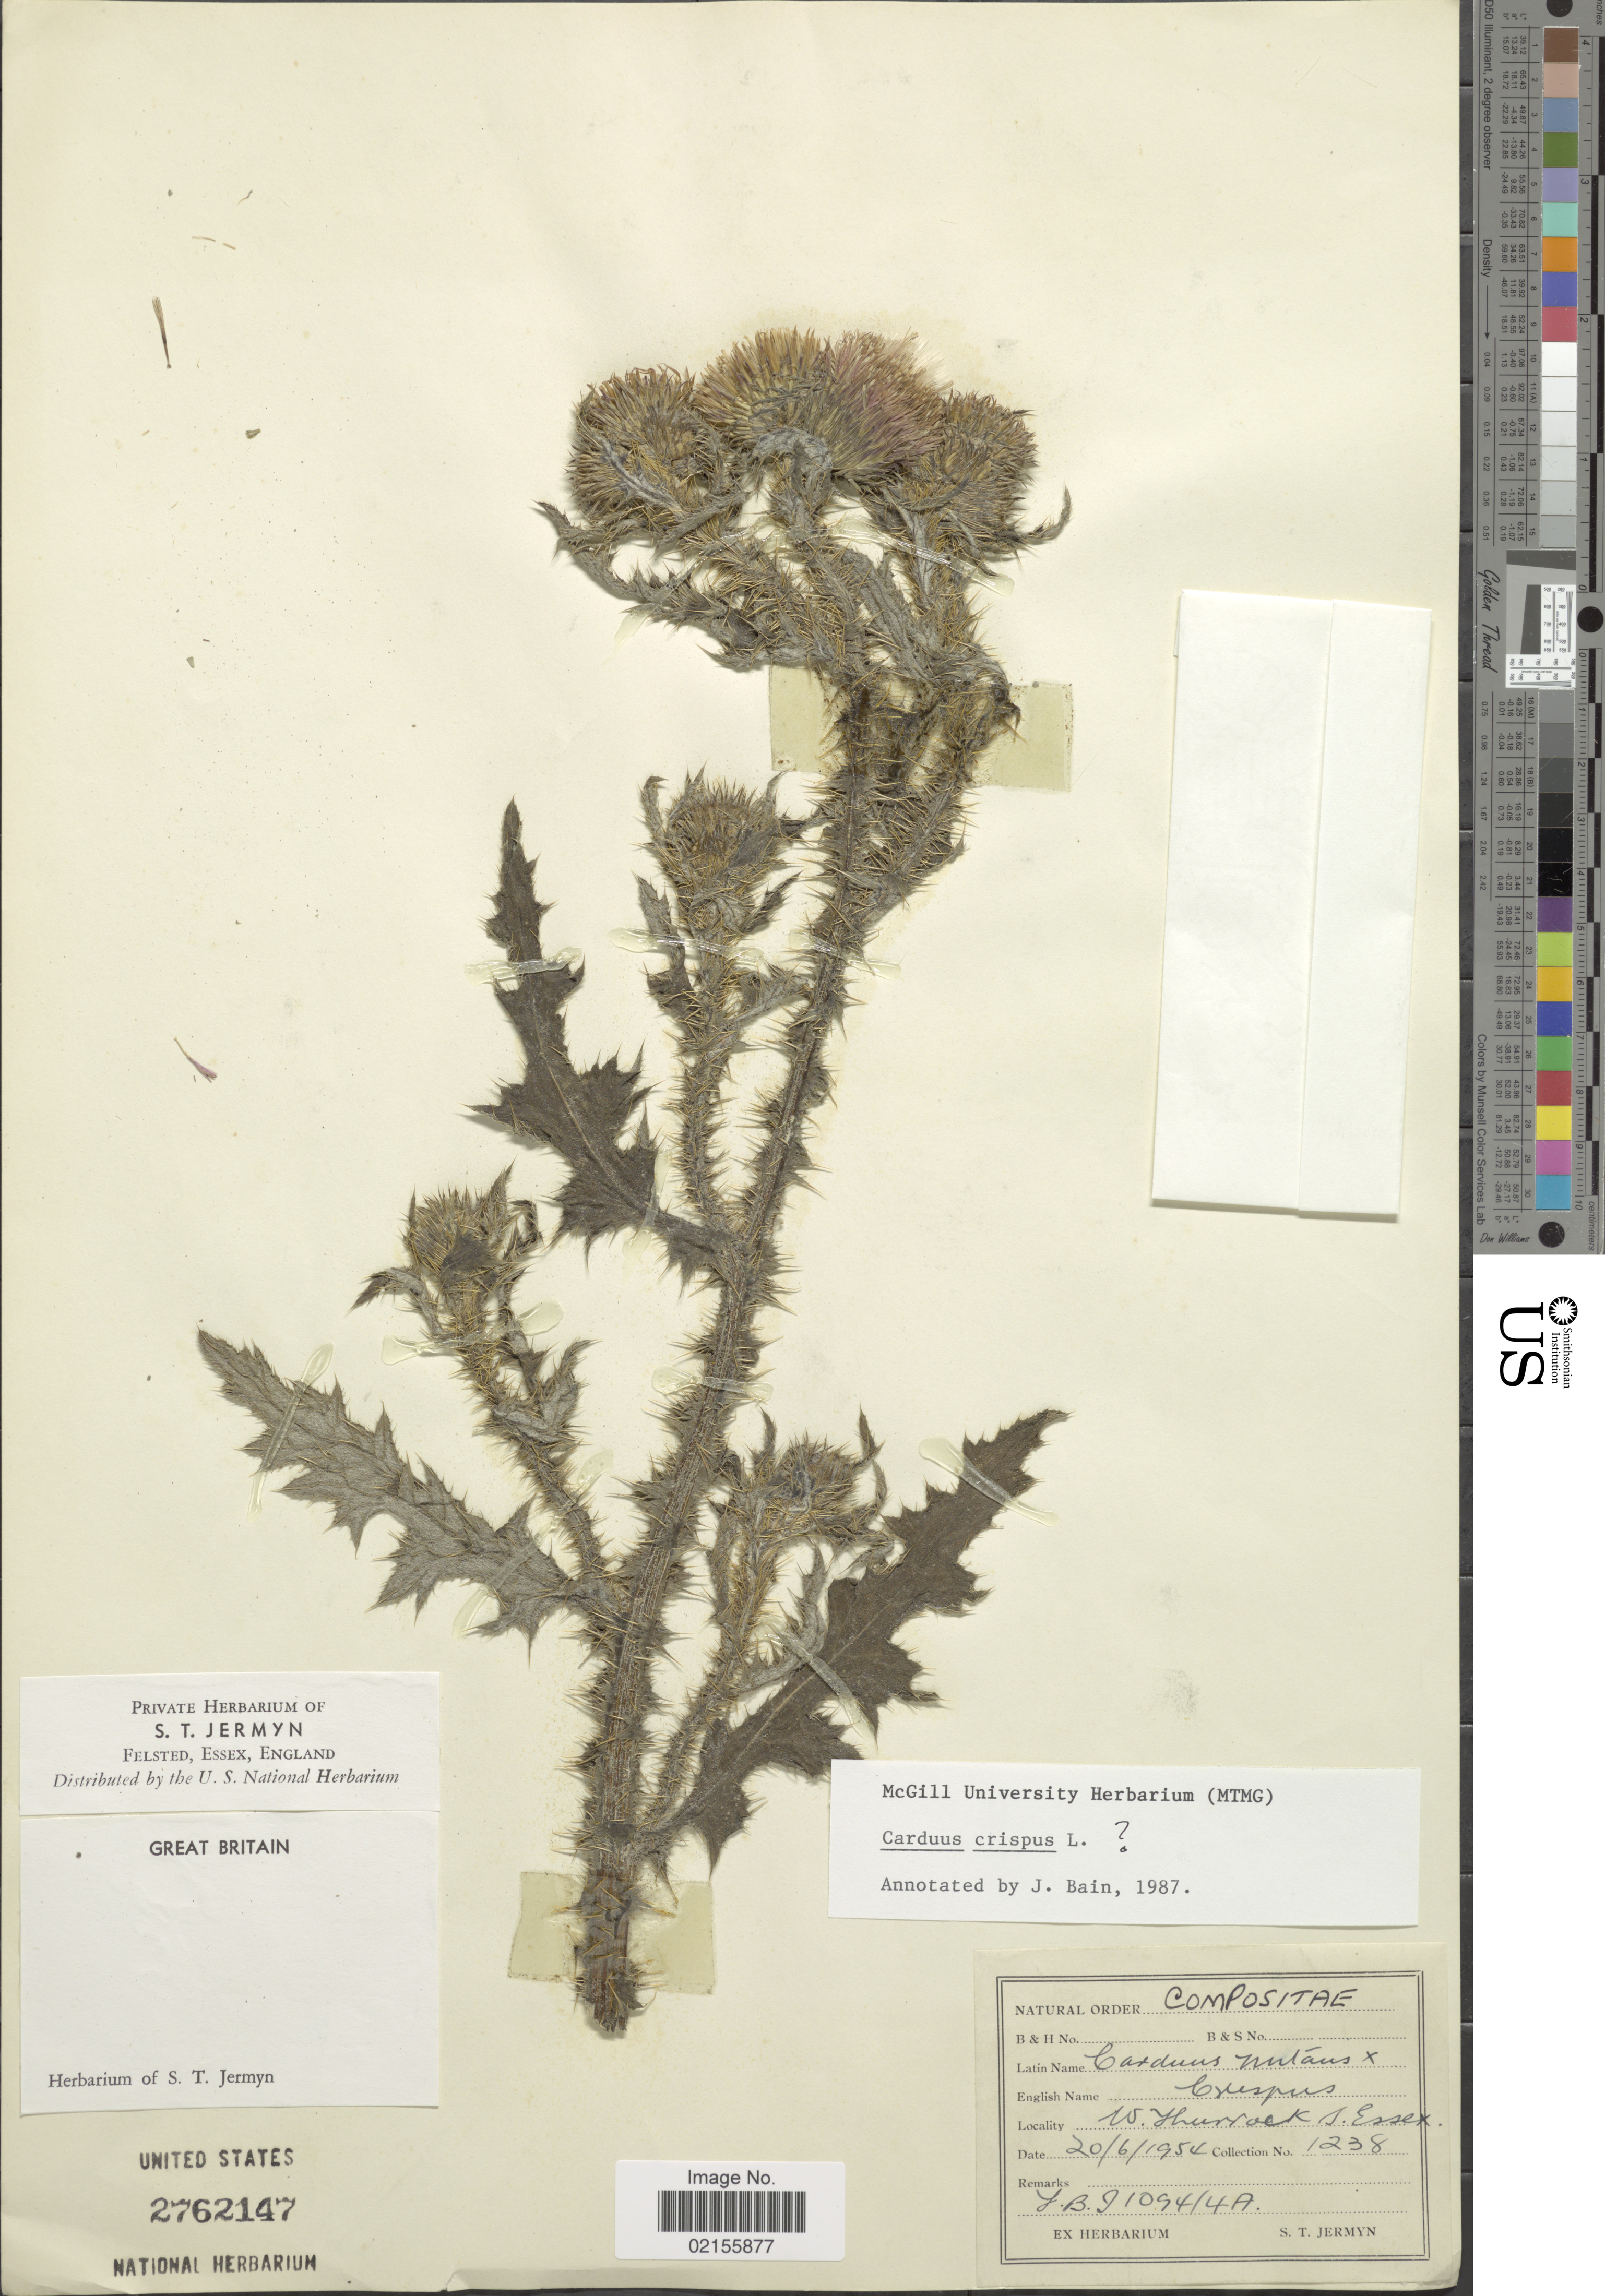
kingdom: Plantae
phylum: Tracheophyta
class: Magnoliopsida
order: Asterales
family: Asteraceae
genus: Carduus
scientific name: Carduus nutans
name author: L.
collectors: S. Jermyn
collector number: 1238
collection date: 1954-06-20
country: United Kingdom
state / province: England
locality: Great Britain, W Thurrock S. Essex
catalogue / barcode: US 2762147